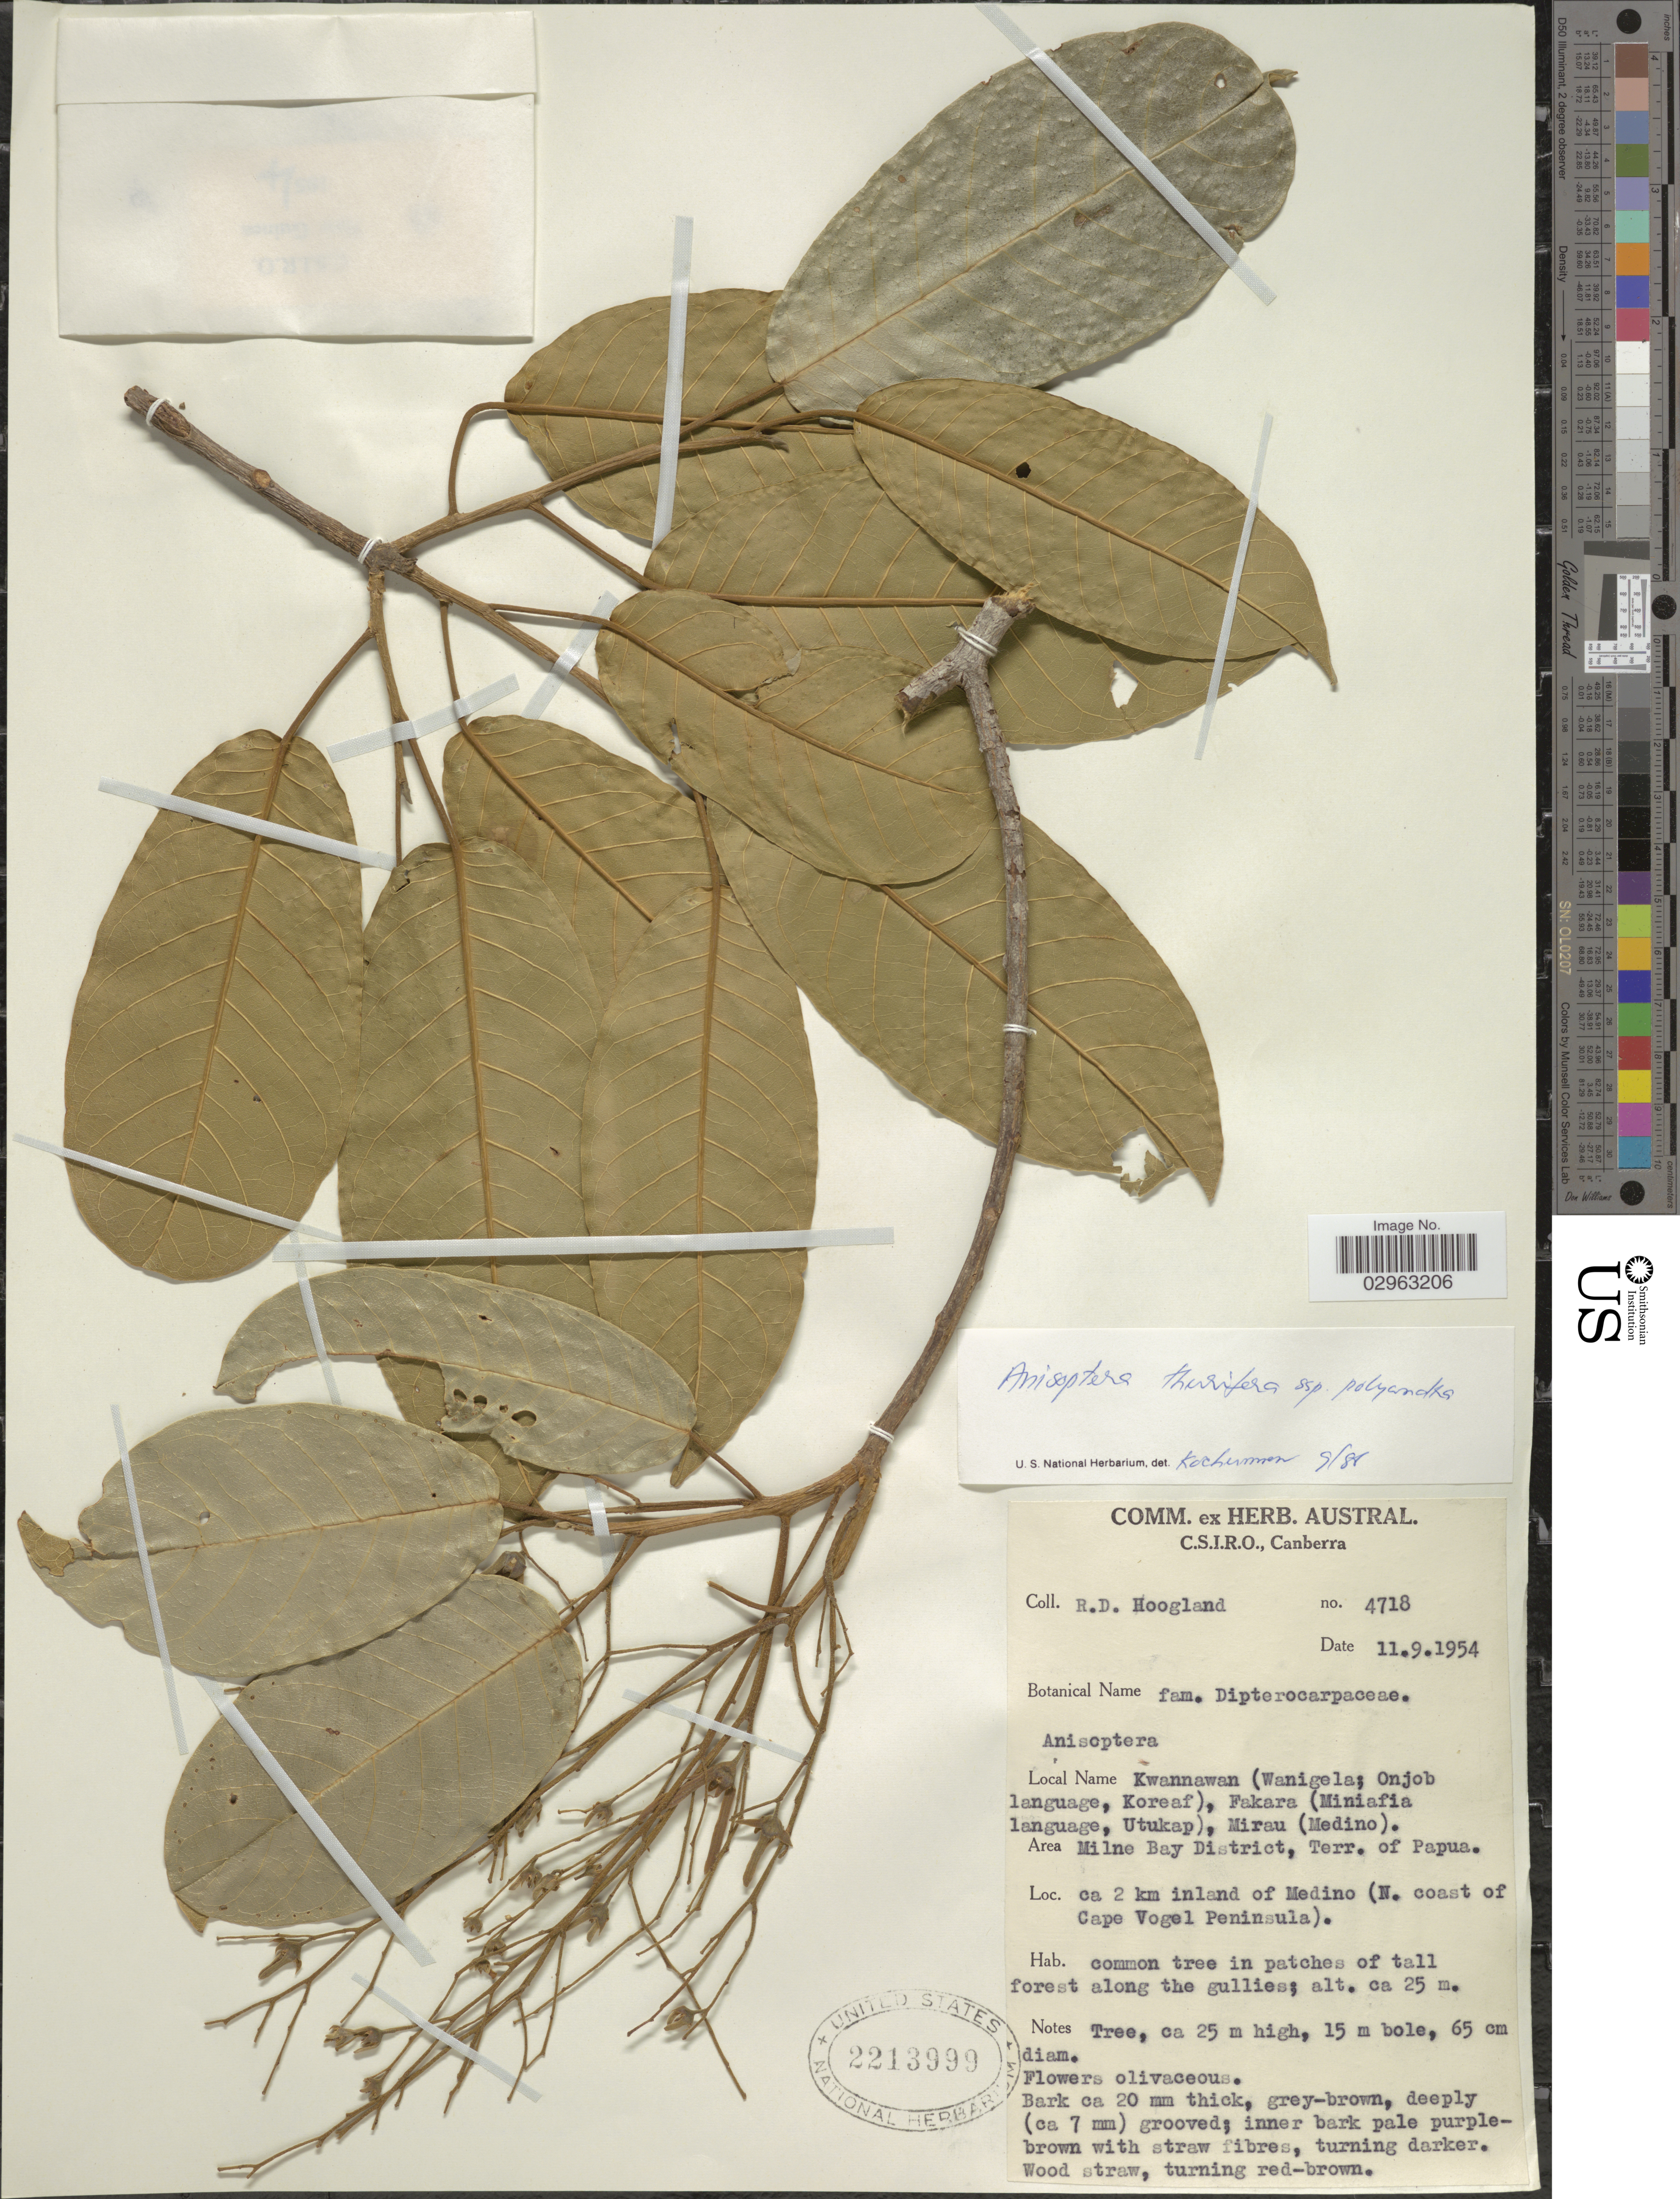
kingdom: Plantae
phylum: Tracheophyta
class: Magnoliopsida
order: Malvales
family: Dipterocarpaceae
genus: Anisoptera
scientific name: Anisoptera thurifera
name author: (Blanco) Blume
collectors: R. D. Hoogland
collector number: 4718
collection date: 1954-09-11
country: Papua New Guinea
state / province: Milne Bay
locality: Milne Bay District, Terr. of Papua, ca 2 km inland of Medino (N. coast of Cape Vogel Peninsula).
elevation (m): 25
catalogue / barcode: US 2213999